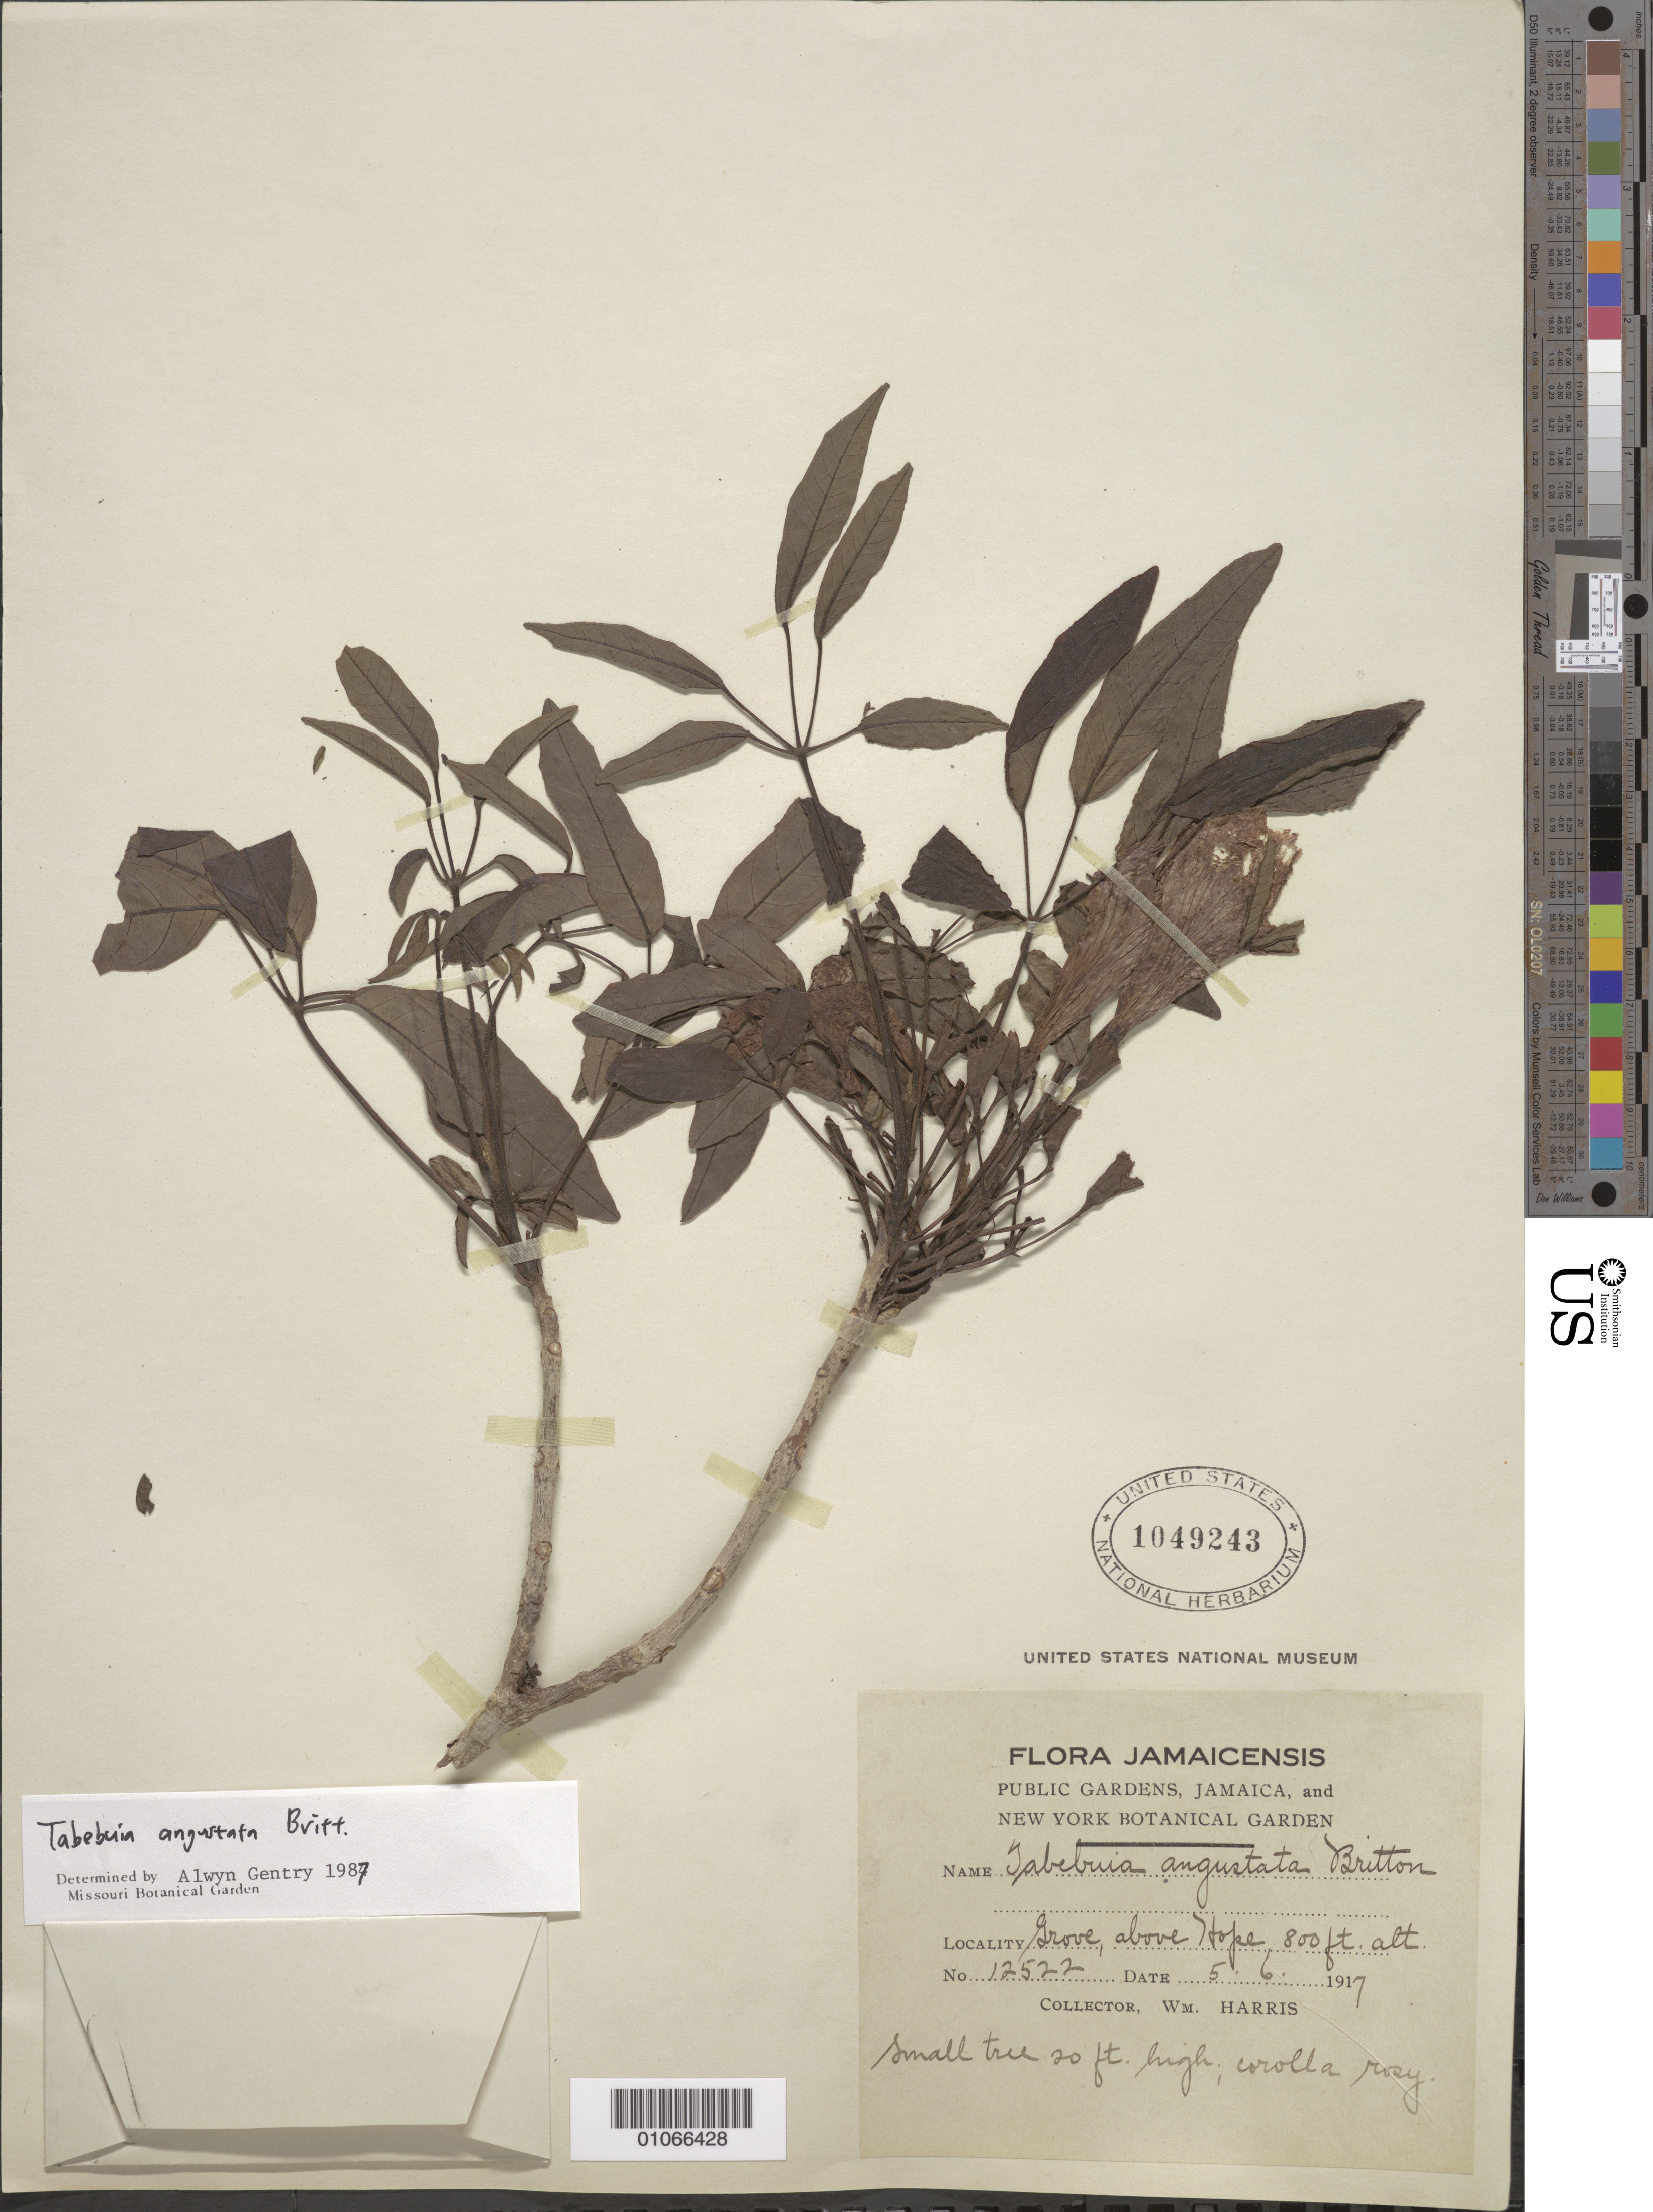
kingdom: Plantae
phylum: Tracheophyta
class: Magnoliopsida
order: Lamiales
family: Bignoniaceae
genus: Tabebuia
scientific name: Tabebuia angustata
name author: Britton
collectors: W. Harris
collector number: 12522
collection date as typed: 05 Jun 1917 or 06 May 1917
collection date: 1917-05-06 or 1917-06-05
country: Jamaica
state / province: Kingston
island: Jamaica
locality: Grove, above Hope (Garden).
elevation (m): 244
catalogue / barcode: US 1049243